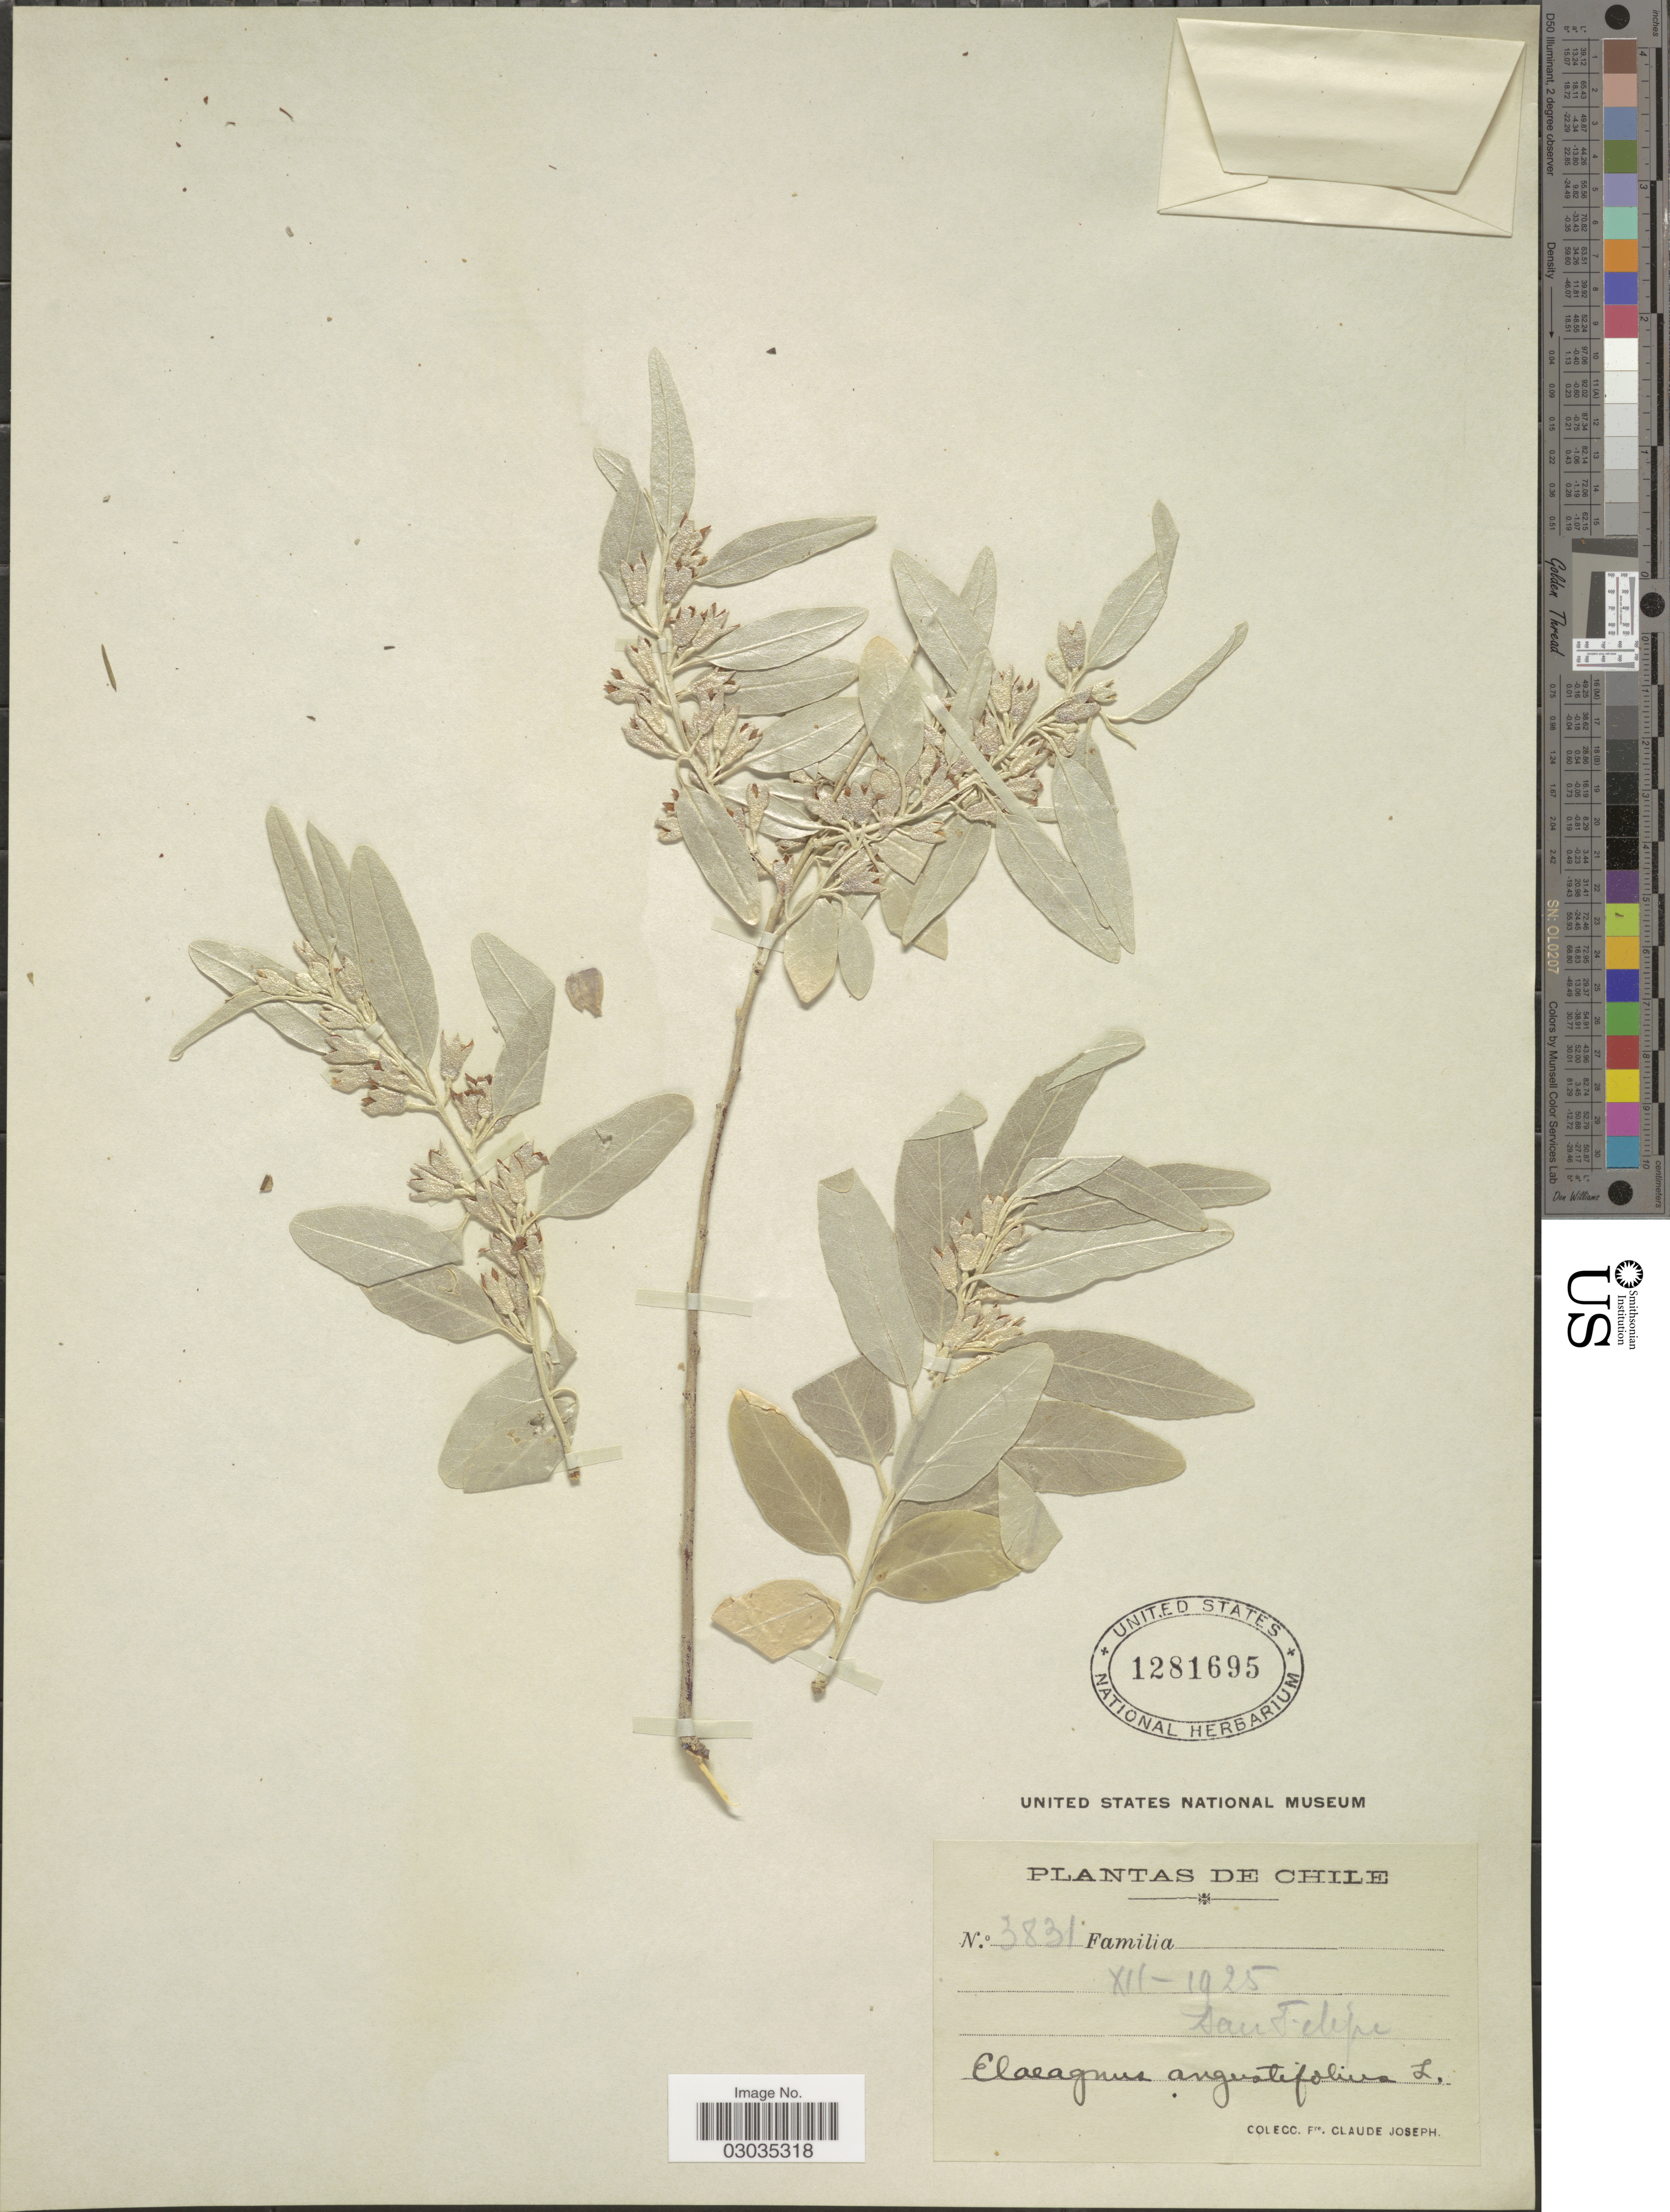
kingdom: Plantae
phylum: Tracheophyta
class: Magnoliopsida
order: Rosales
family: Elaeagnaceae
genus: Elaeagnus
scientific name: Elaeagnus angustifolia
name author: L.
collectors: Frere Claude Joseph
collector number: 3831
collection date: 1925-12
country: Chile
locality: San Felipe.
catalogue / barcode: US 1281695